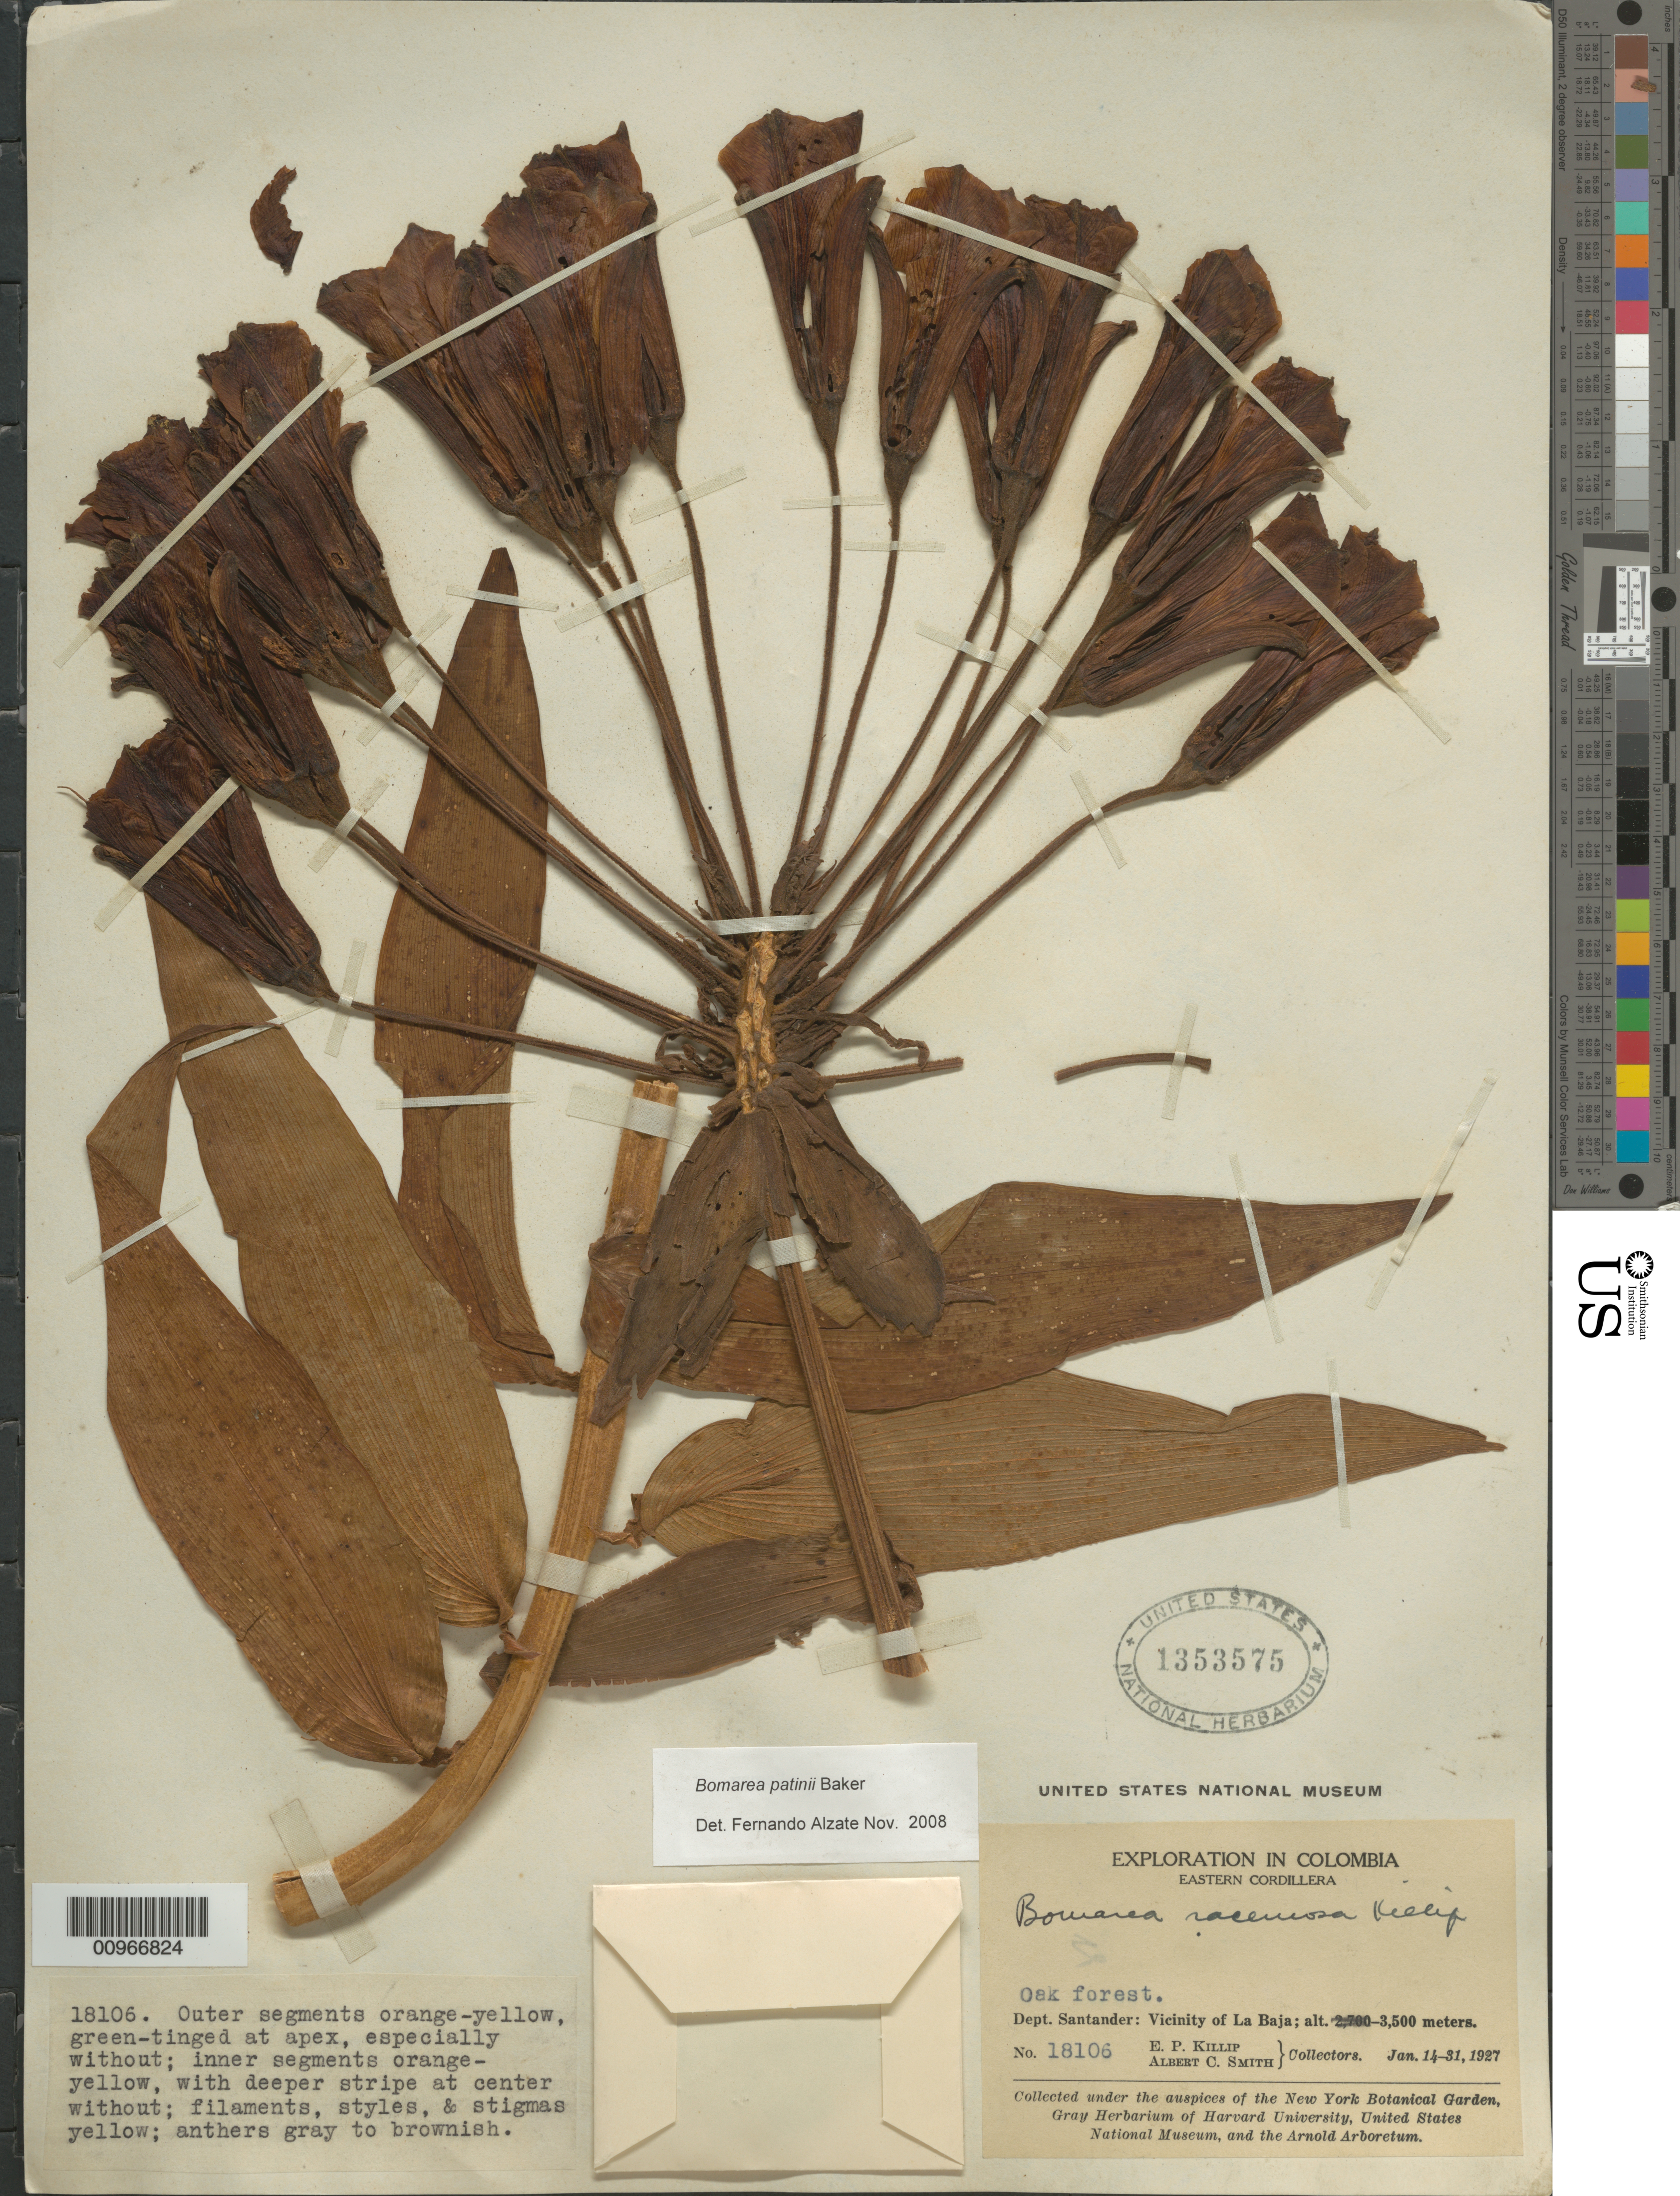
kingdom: Plantae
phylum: Tracheophyta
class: Liliopsida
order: Liliales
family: Alstroemeriaceae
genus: Bomarea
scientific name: Bomarea patinii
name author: Baker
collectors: E. P. Killip & A. C. Smith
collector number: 18106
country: Colombia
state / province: Santander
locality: La Baja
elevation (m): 3500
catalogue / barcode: US 1353575